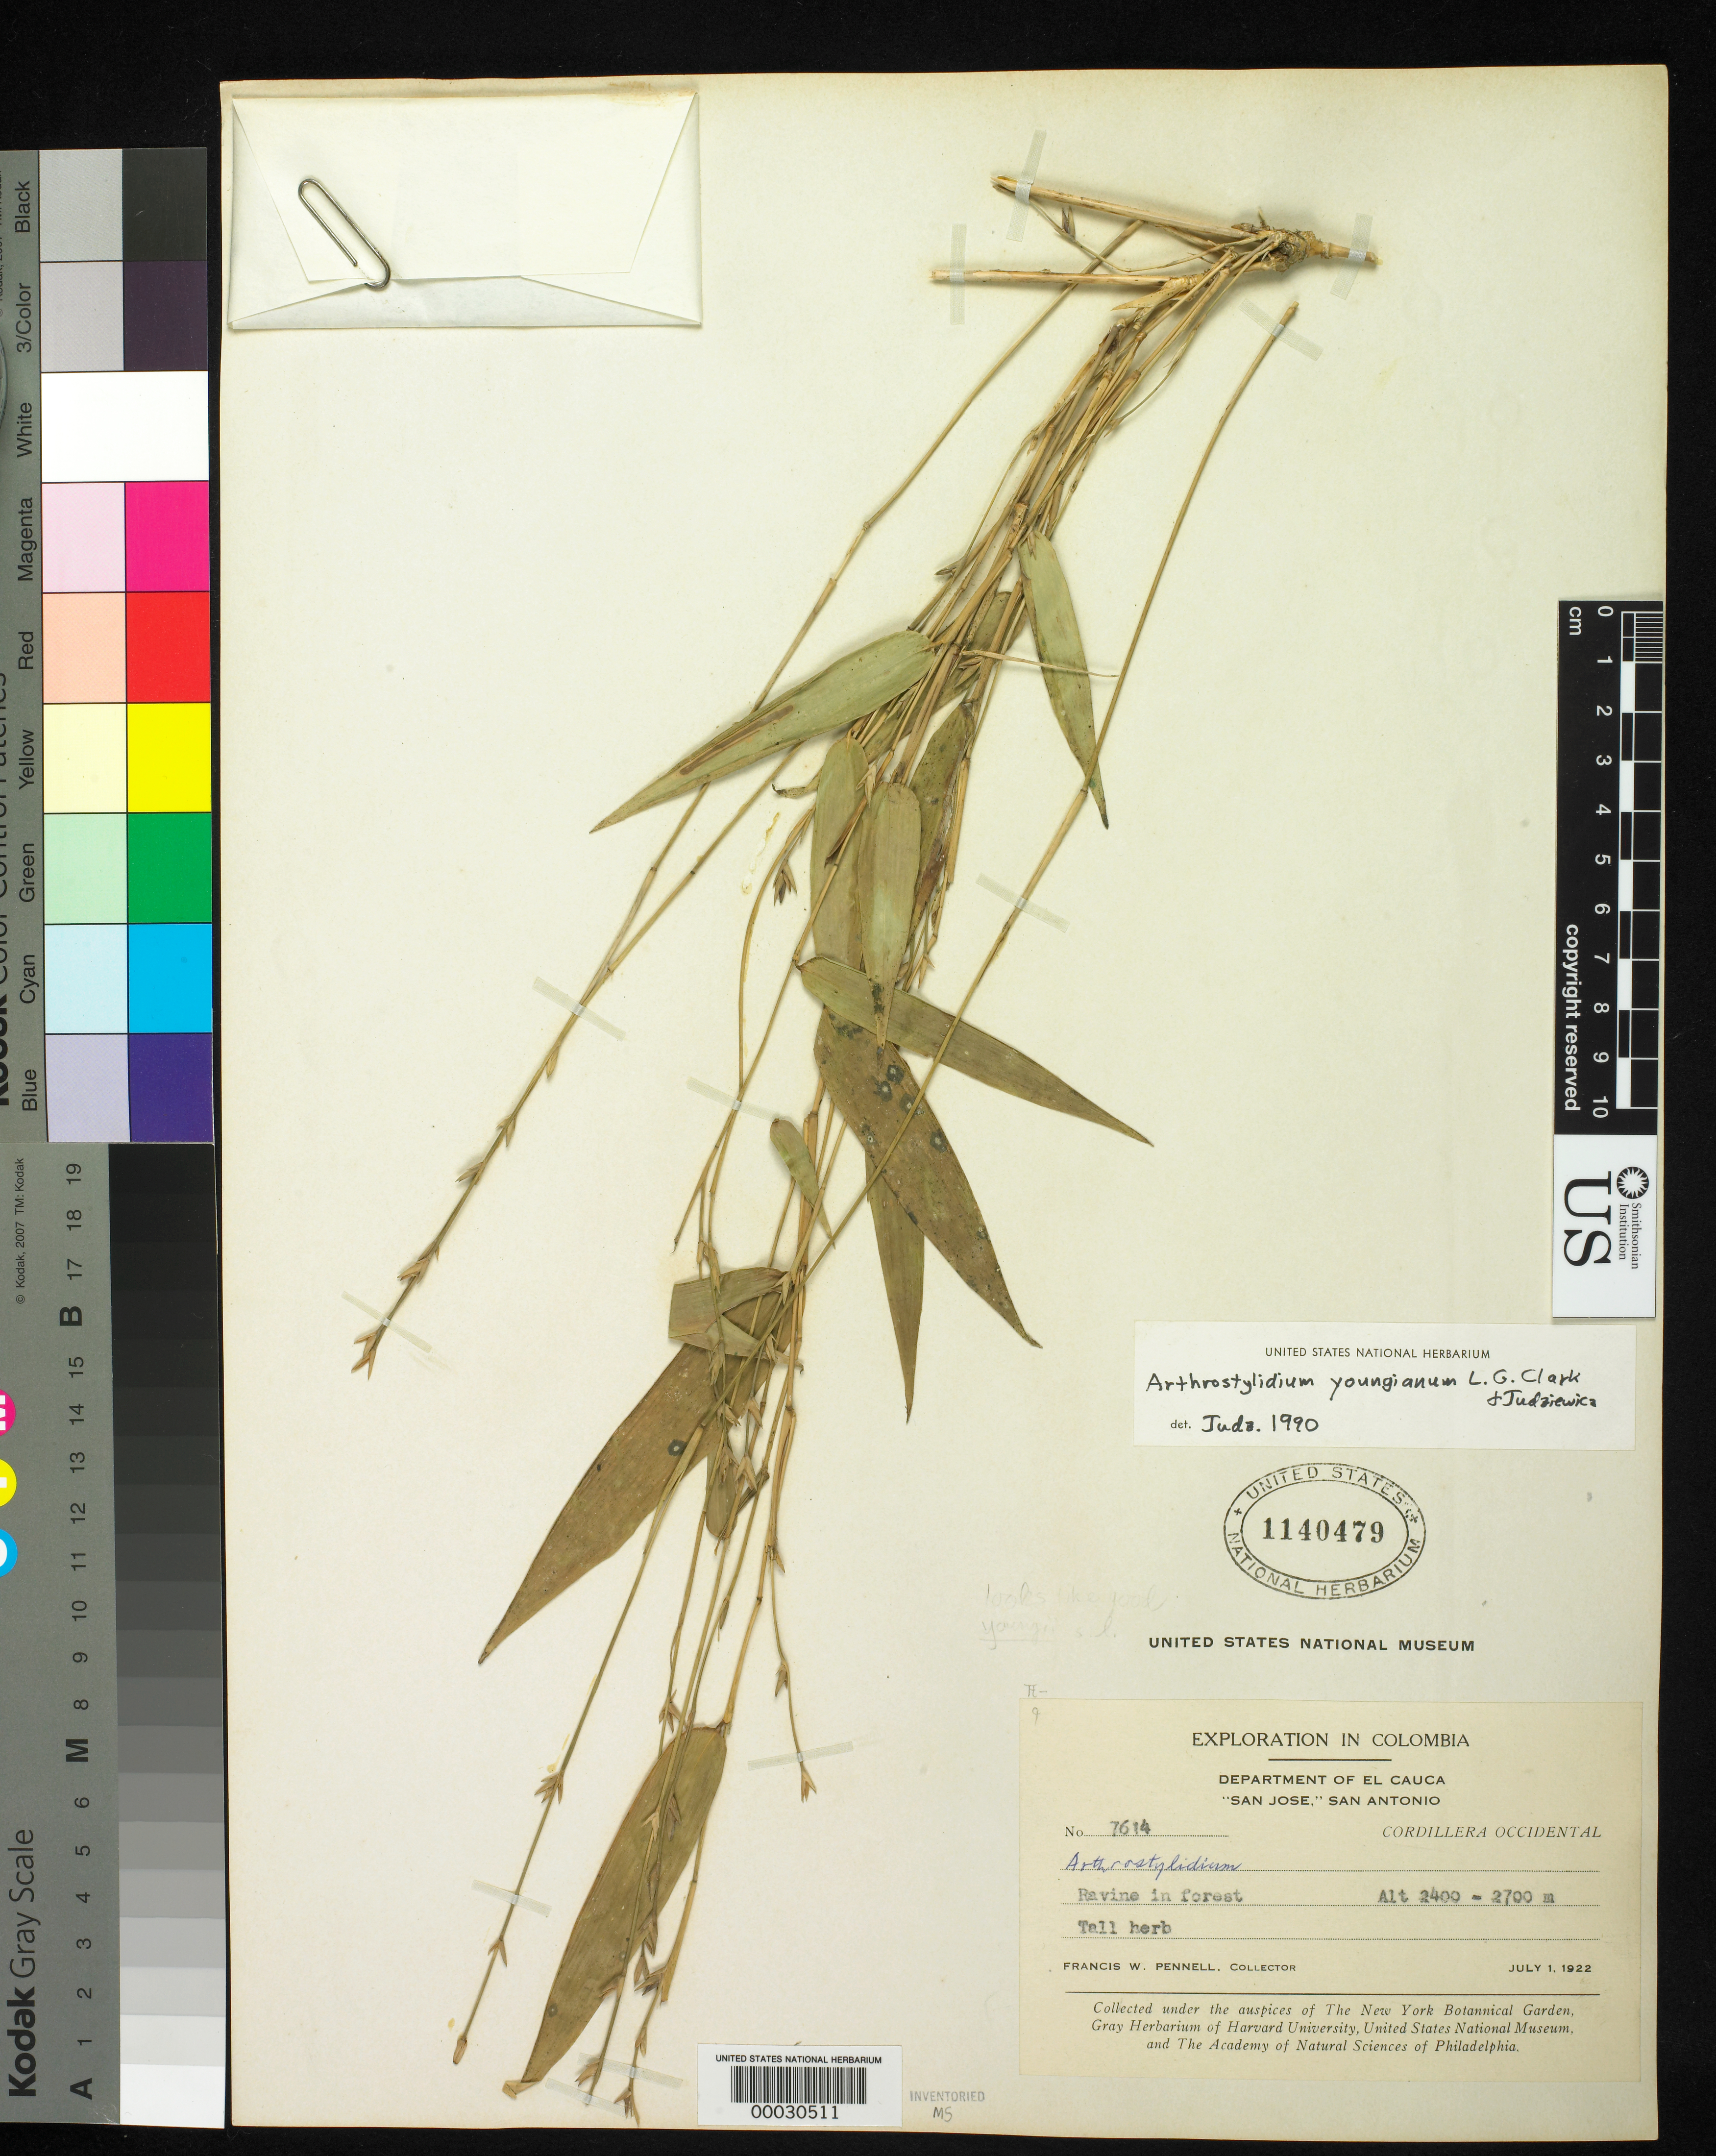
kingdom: Plantae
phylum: Tracheophyta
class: Liliopsida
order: Poales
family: Poaceae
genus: Arthrostylidium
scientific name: Arthrostylidium youngianum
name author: L.G. Clark & Judz.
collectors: F. W. Pennell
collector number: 7614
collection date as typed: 01 Jul 1922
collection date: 1922-07-01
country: Colombia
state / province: Cauca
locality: San Jose, San Antonia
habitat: Ravine in forest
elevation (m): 2400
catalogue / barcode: US 1140479